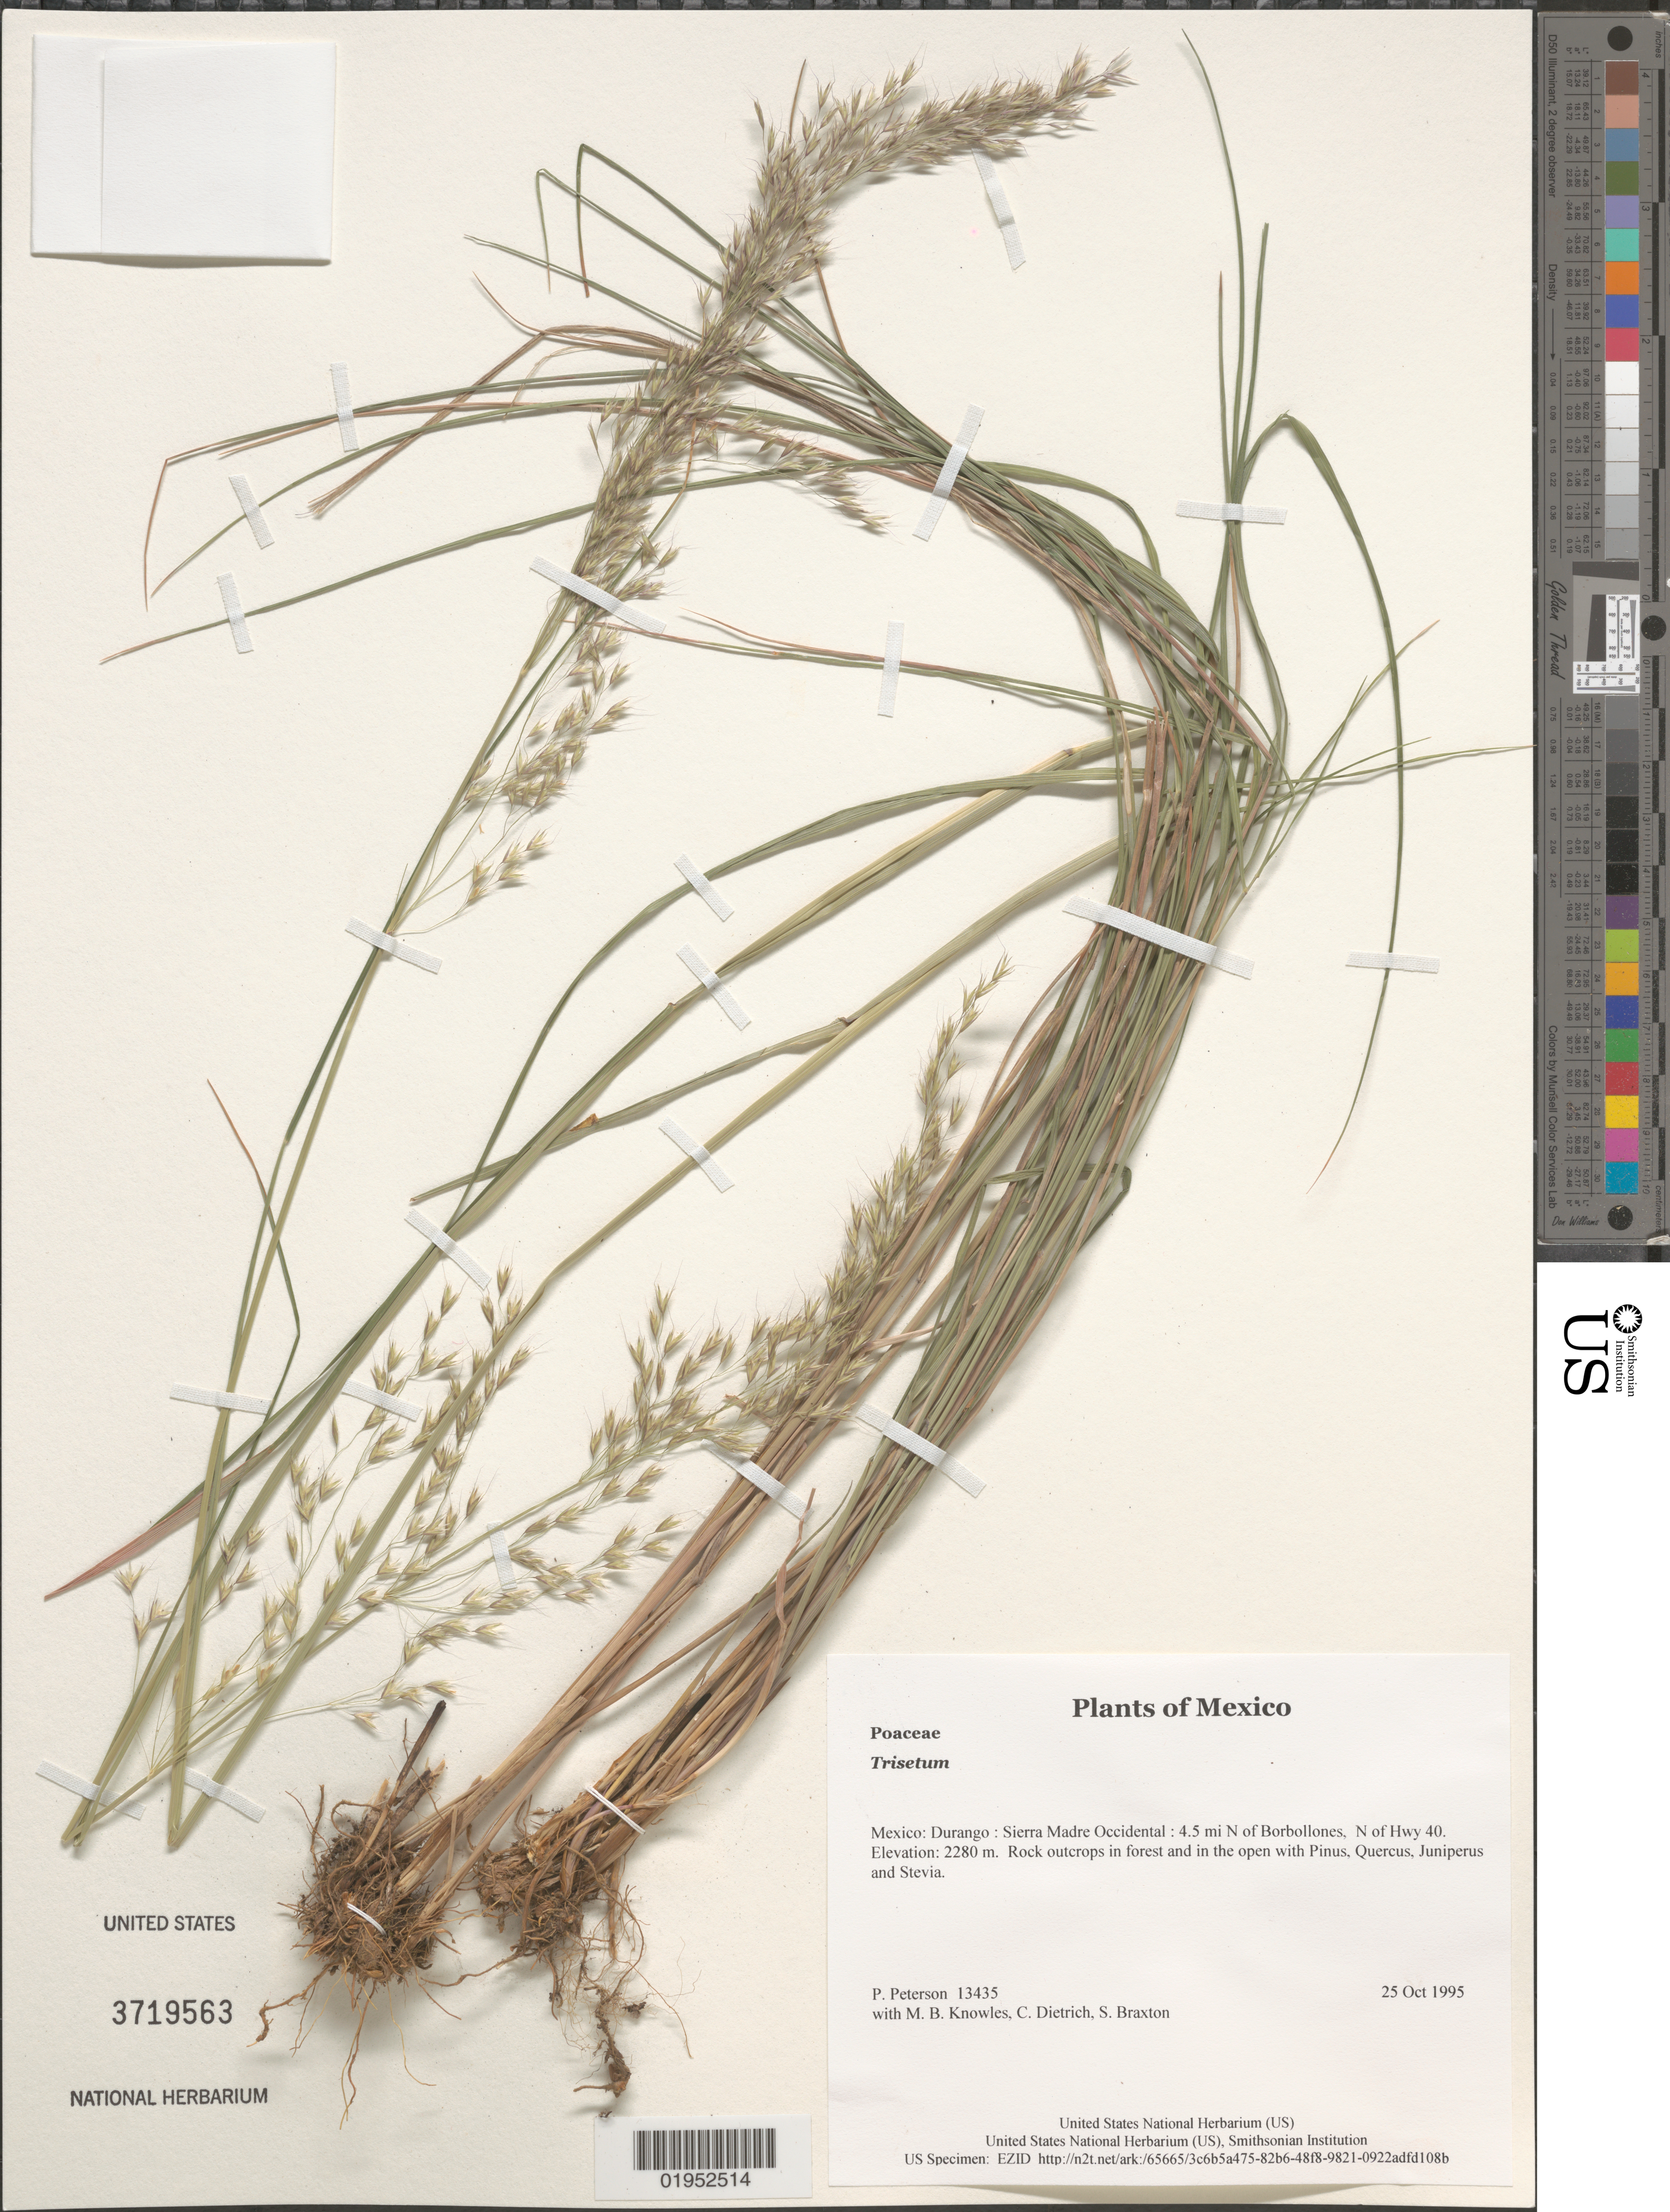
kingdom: Plantae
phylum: Tracheophyta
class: Liliopsida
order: Poales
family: Poaceae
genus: Trisetum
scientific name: Trisetum sp.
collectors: P. M. Peterson, M. B. Knowles, C. Dietrich & S. Braxton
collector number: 13435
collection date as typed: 25 Oct 1995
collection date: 1995-10-25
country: Mexico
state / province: Durango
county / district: Sierra Madre Occidental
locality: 4.5 mi N of Borbollones, N of Hwy 40.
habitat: Rock outcrops in forest and in the open with Pinus, Quercus, Juniperus and Stevia.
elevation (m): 2280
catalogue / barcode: US 3719563